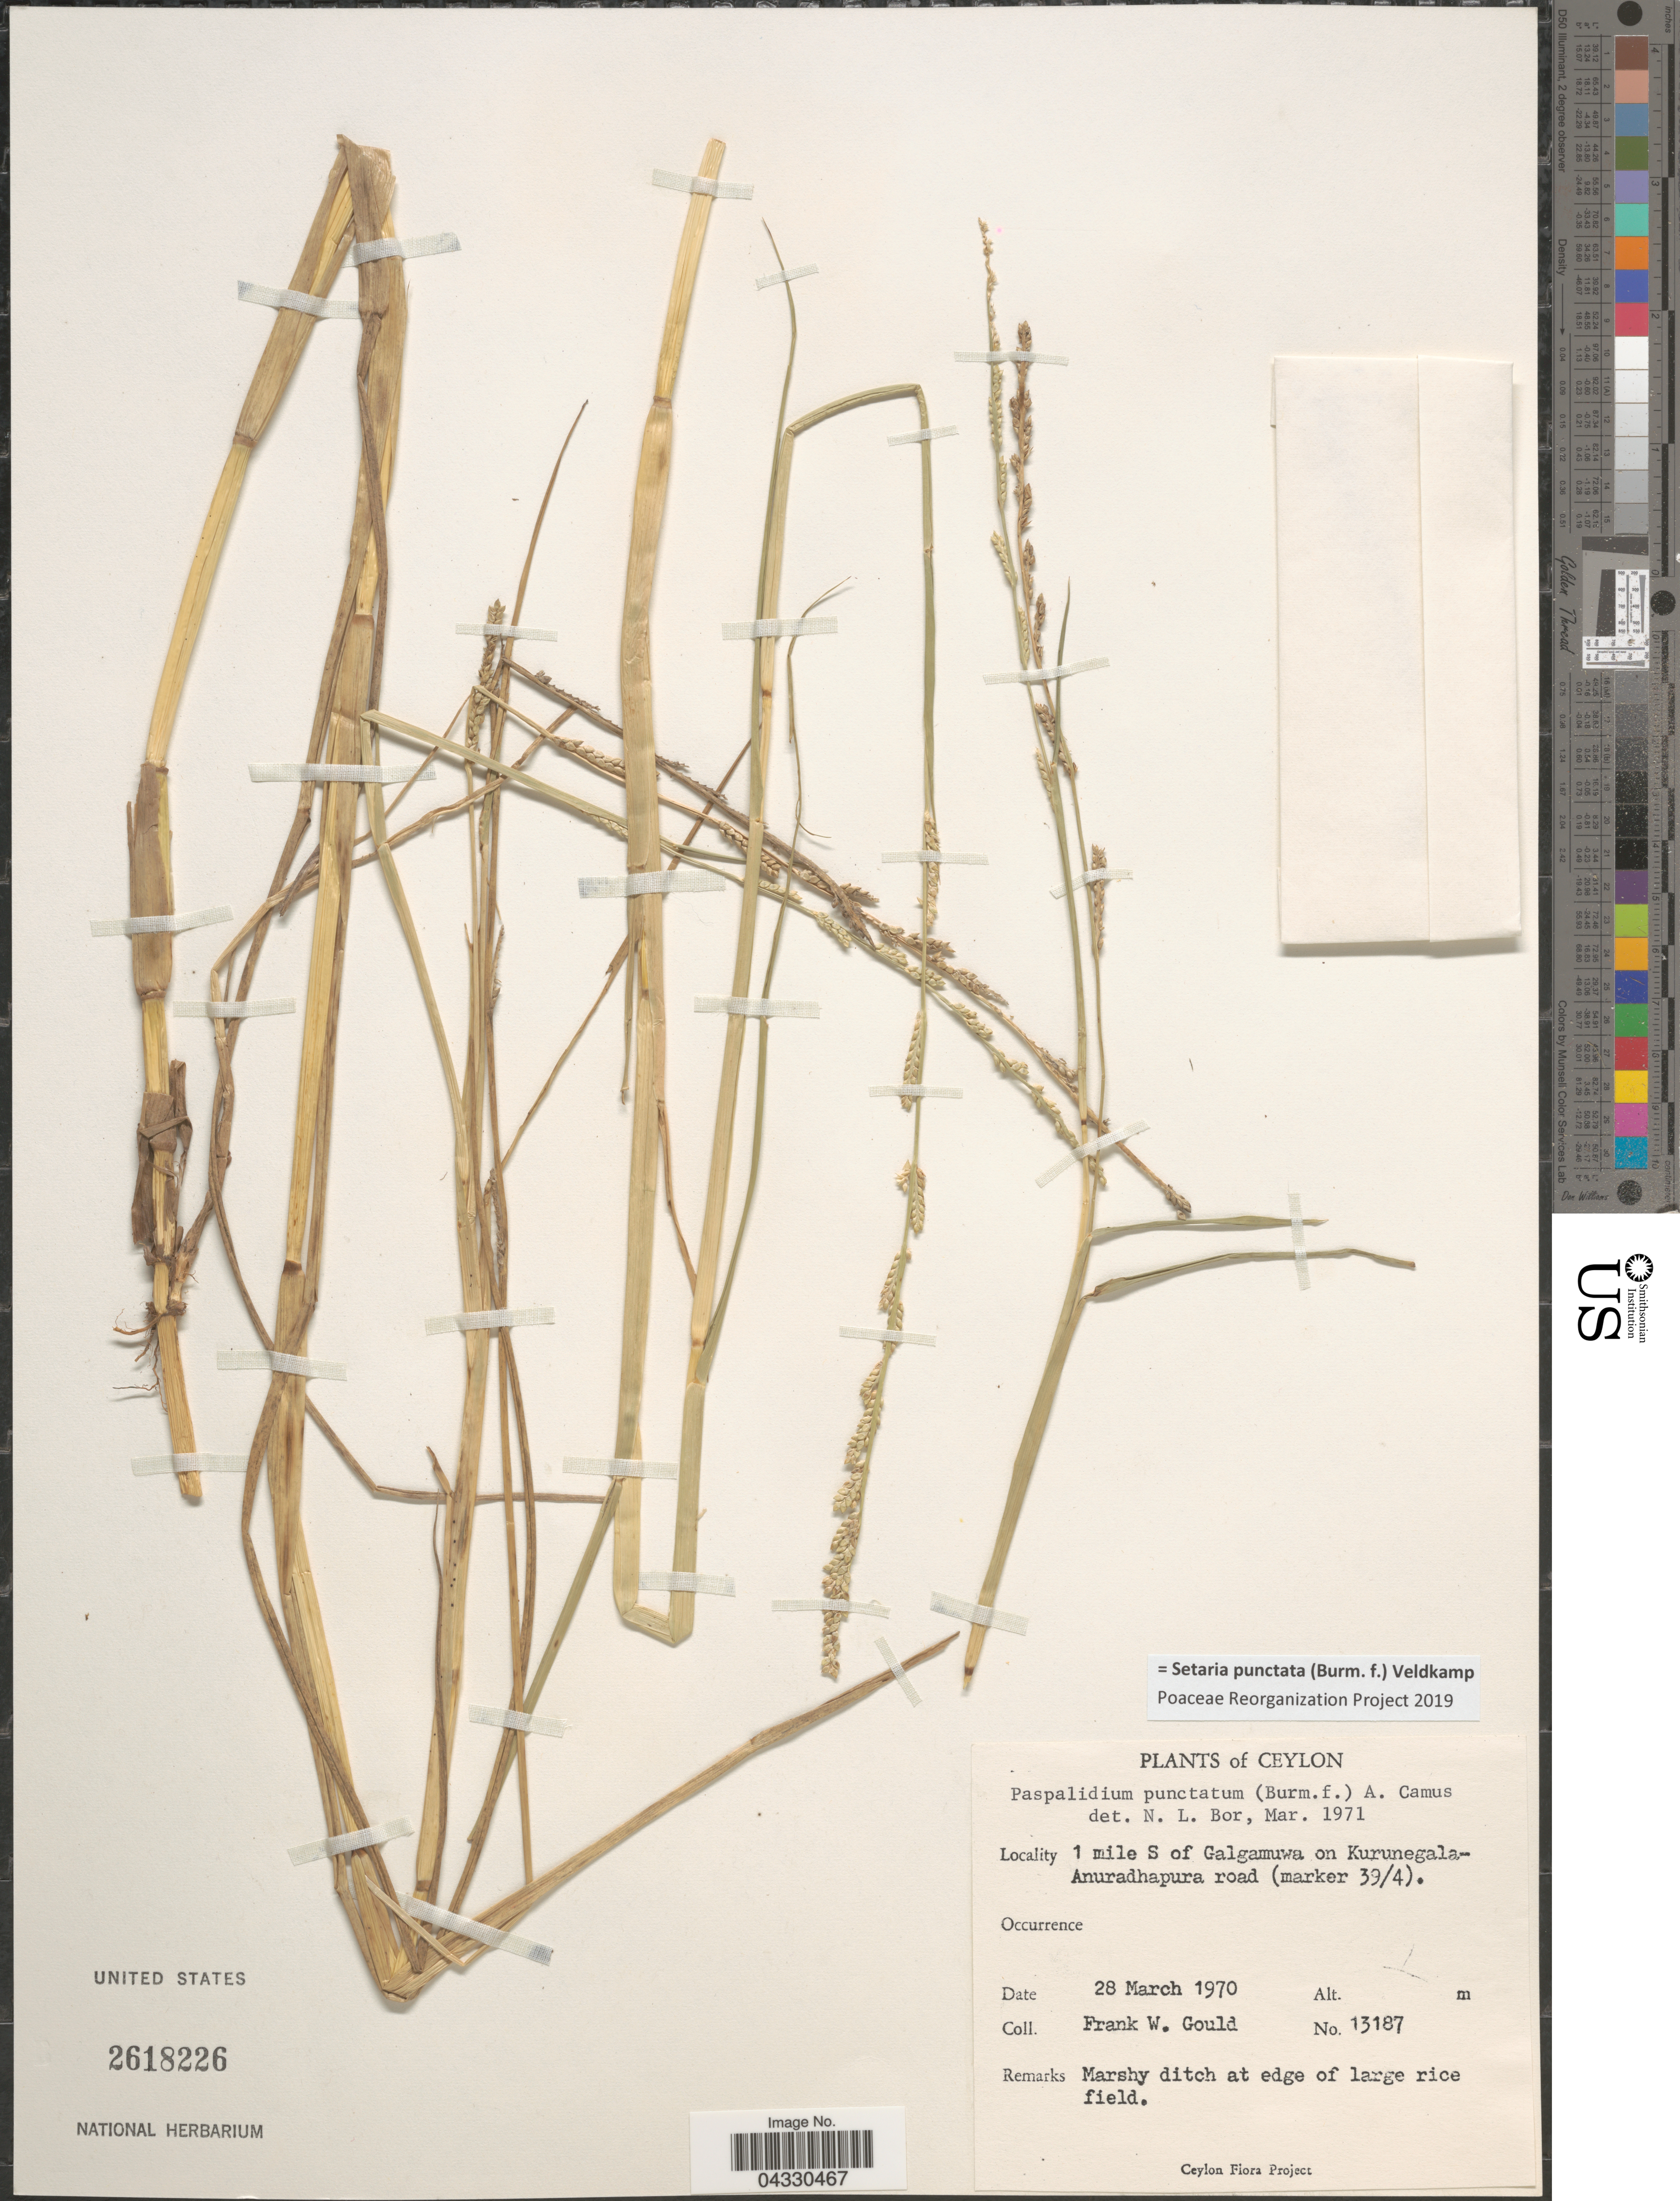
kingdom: Plantae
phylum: Tracheophyta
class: Liliopsida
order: Poales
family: Poaceae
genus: Setaria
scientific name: Setaria punctata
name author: (Burm. f.) Veldkamp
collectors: F. W. Gould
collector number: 13187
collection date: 1970-03-28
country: Sri Lanka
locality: Ceylon. 1 mile S of Galgamuwa on Kurunegala-Anuradhapura road (marker 39/4). Marshy ditch at edge of large rice field.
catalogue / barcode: US 2618226